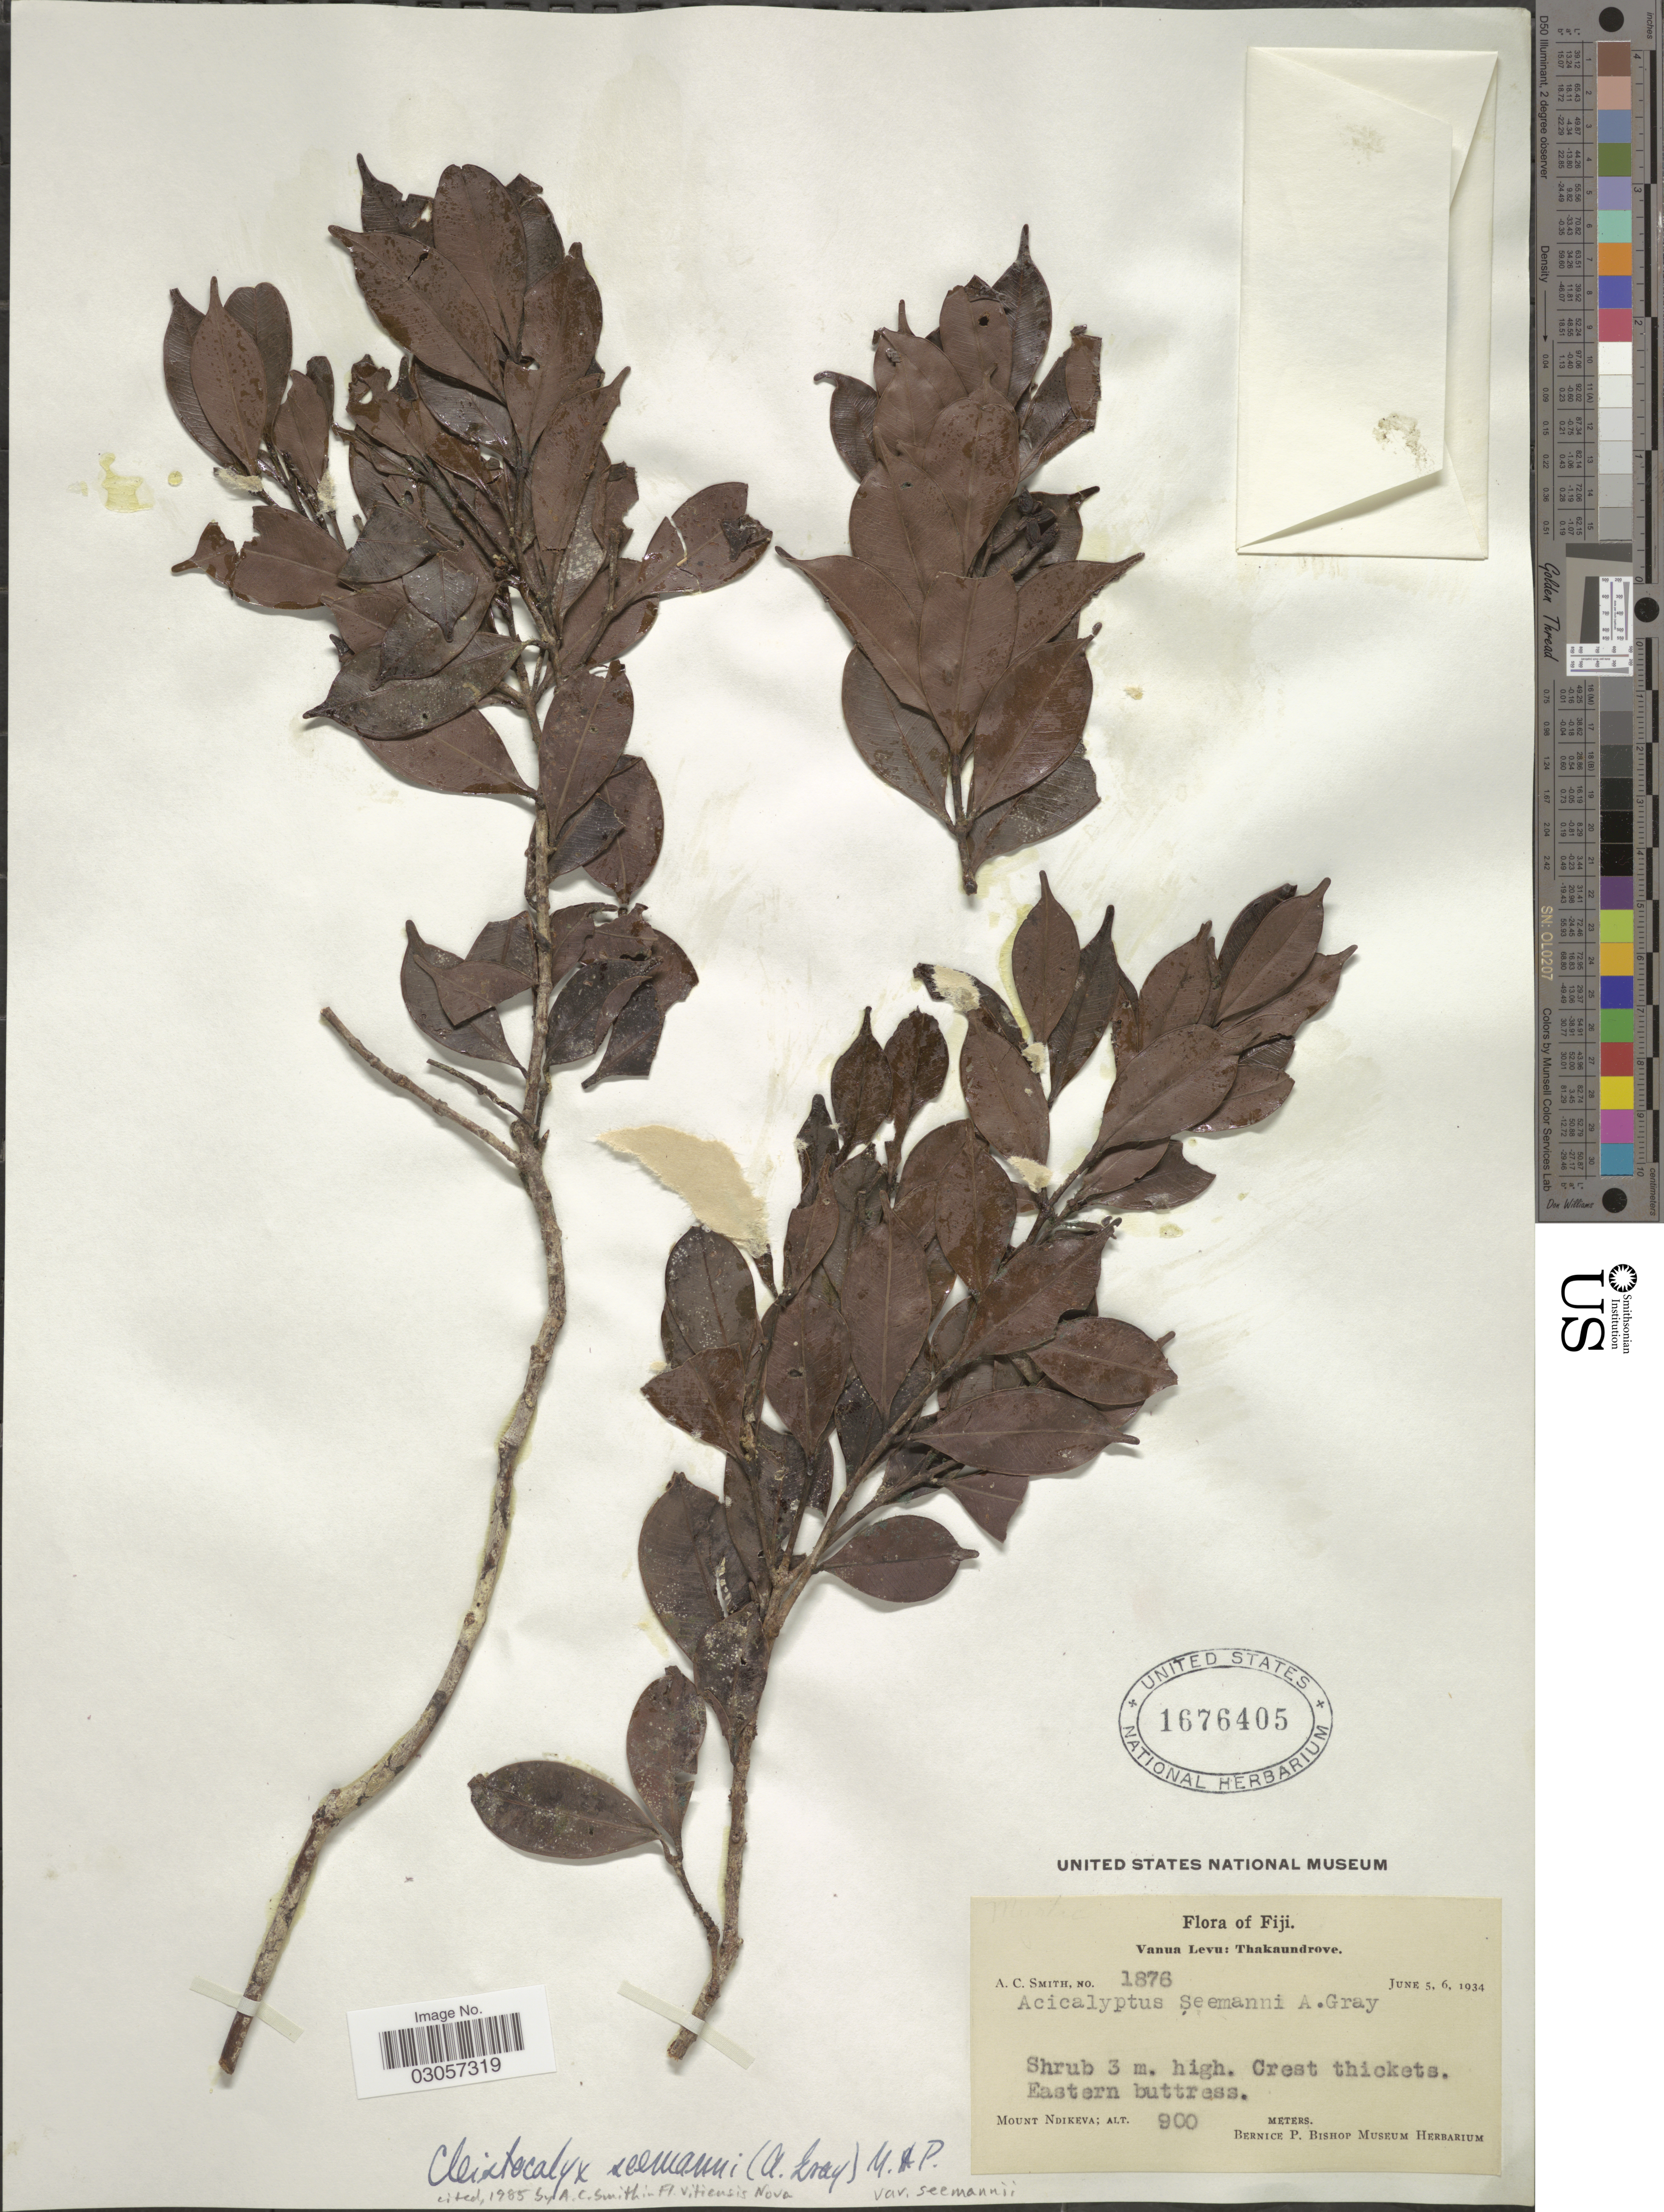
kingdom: Plantae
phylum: Tracheophyta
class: Magnoliopsida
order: Myrtales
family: Myrtaceae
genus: Syzygium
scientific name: Syzygium seemannii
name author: (A. Gray) Craven & Biffin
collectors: A. C. Smith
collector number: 1876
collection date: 1934-06-05/1934-06-06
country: Fiji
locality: Vanua Levu: Thakaundrove, Mount Ndikeva, Eastern buttress.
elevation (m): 900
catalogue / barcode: US 1676405